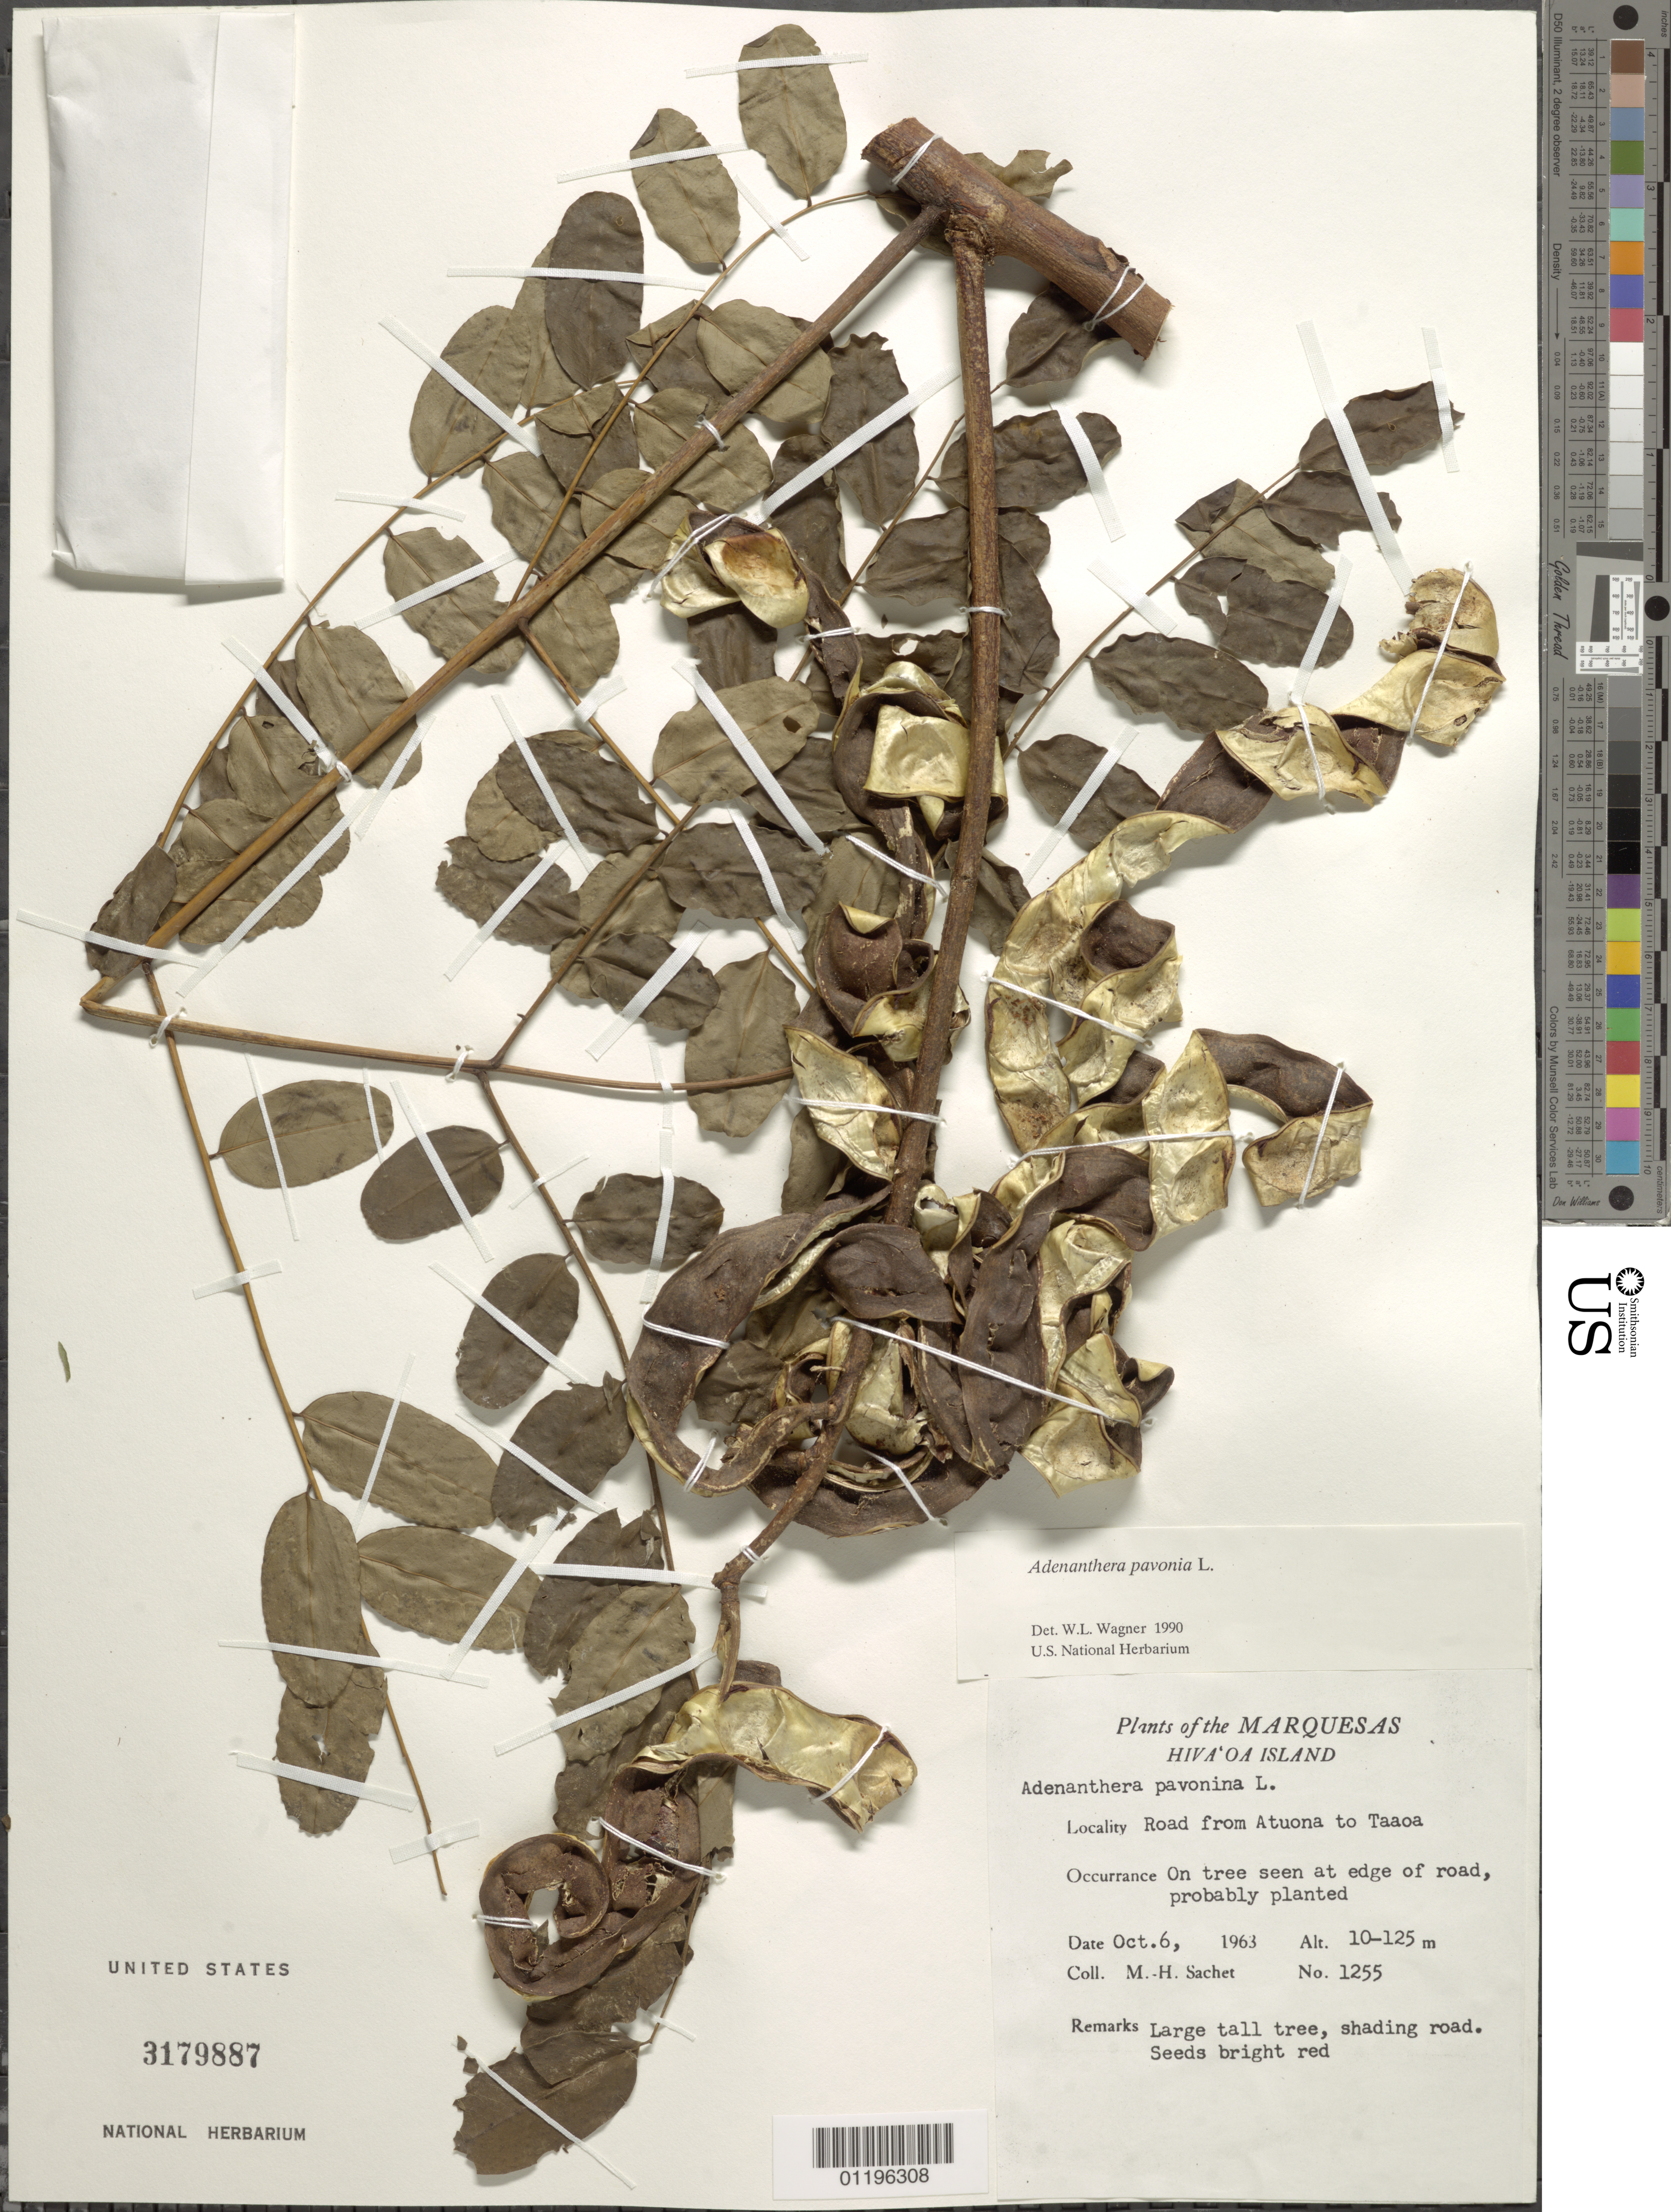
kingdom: Plantae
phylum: Tracheophyta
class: Magnoliopsida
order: Fabales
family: Fabaceae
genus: Adenanthera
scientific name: Adenanthera pavonina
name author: L.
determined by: Wagner, W. L., (BOT), Smithsonian Institution - National Museum of Natural History (UNITED STATES)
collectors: M.-H. Sachet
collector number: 1255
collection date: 1963-10-06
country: French Polynesia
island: Hiva Oa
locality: Road from Atuona to Taaoa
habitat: On tree seen at edge of road, probably planted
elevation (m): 10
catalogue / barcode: US 3179887